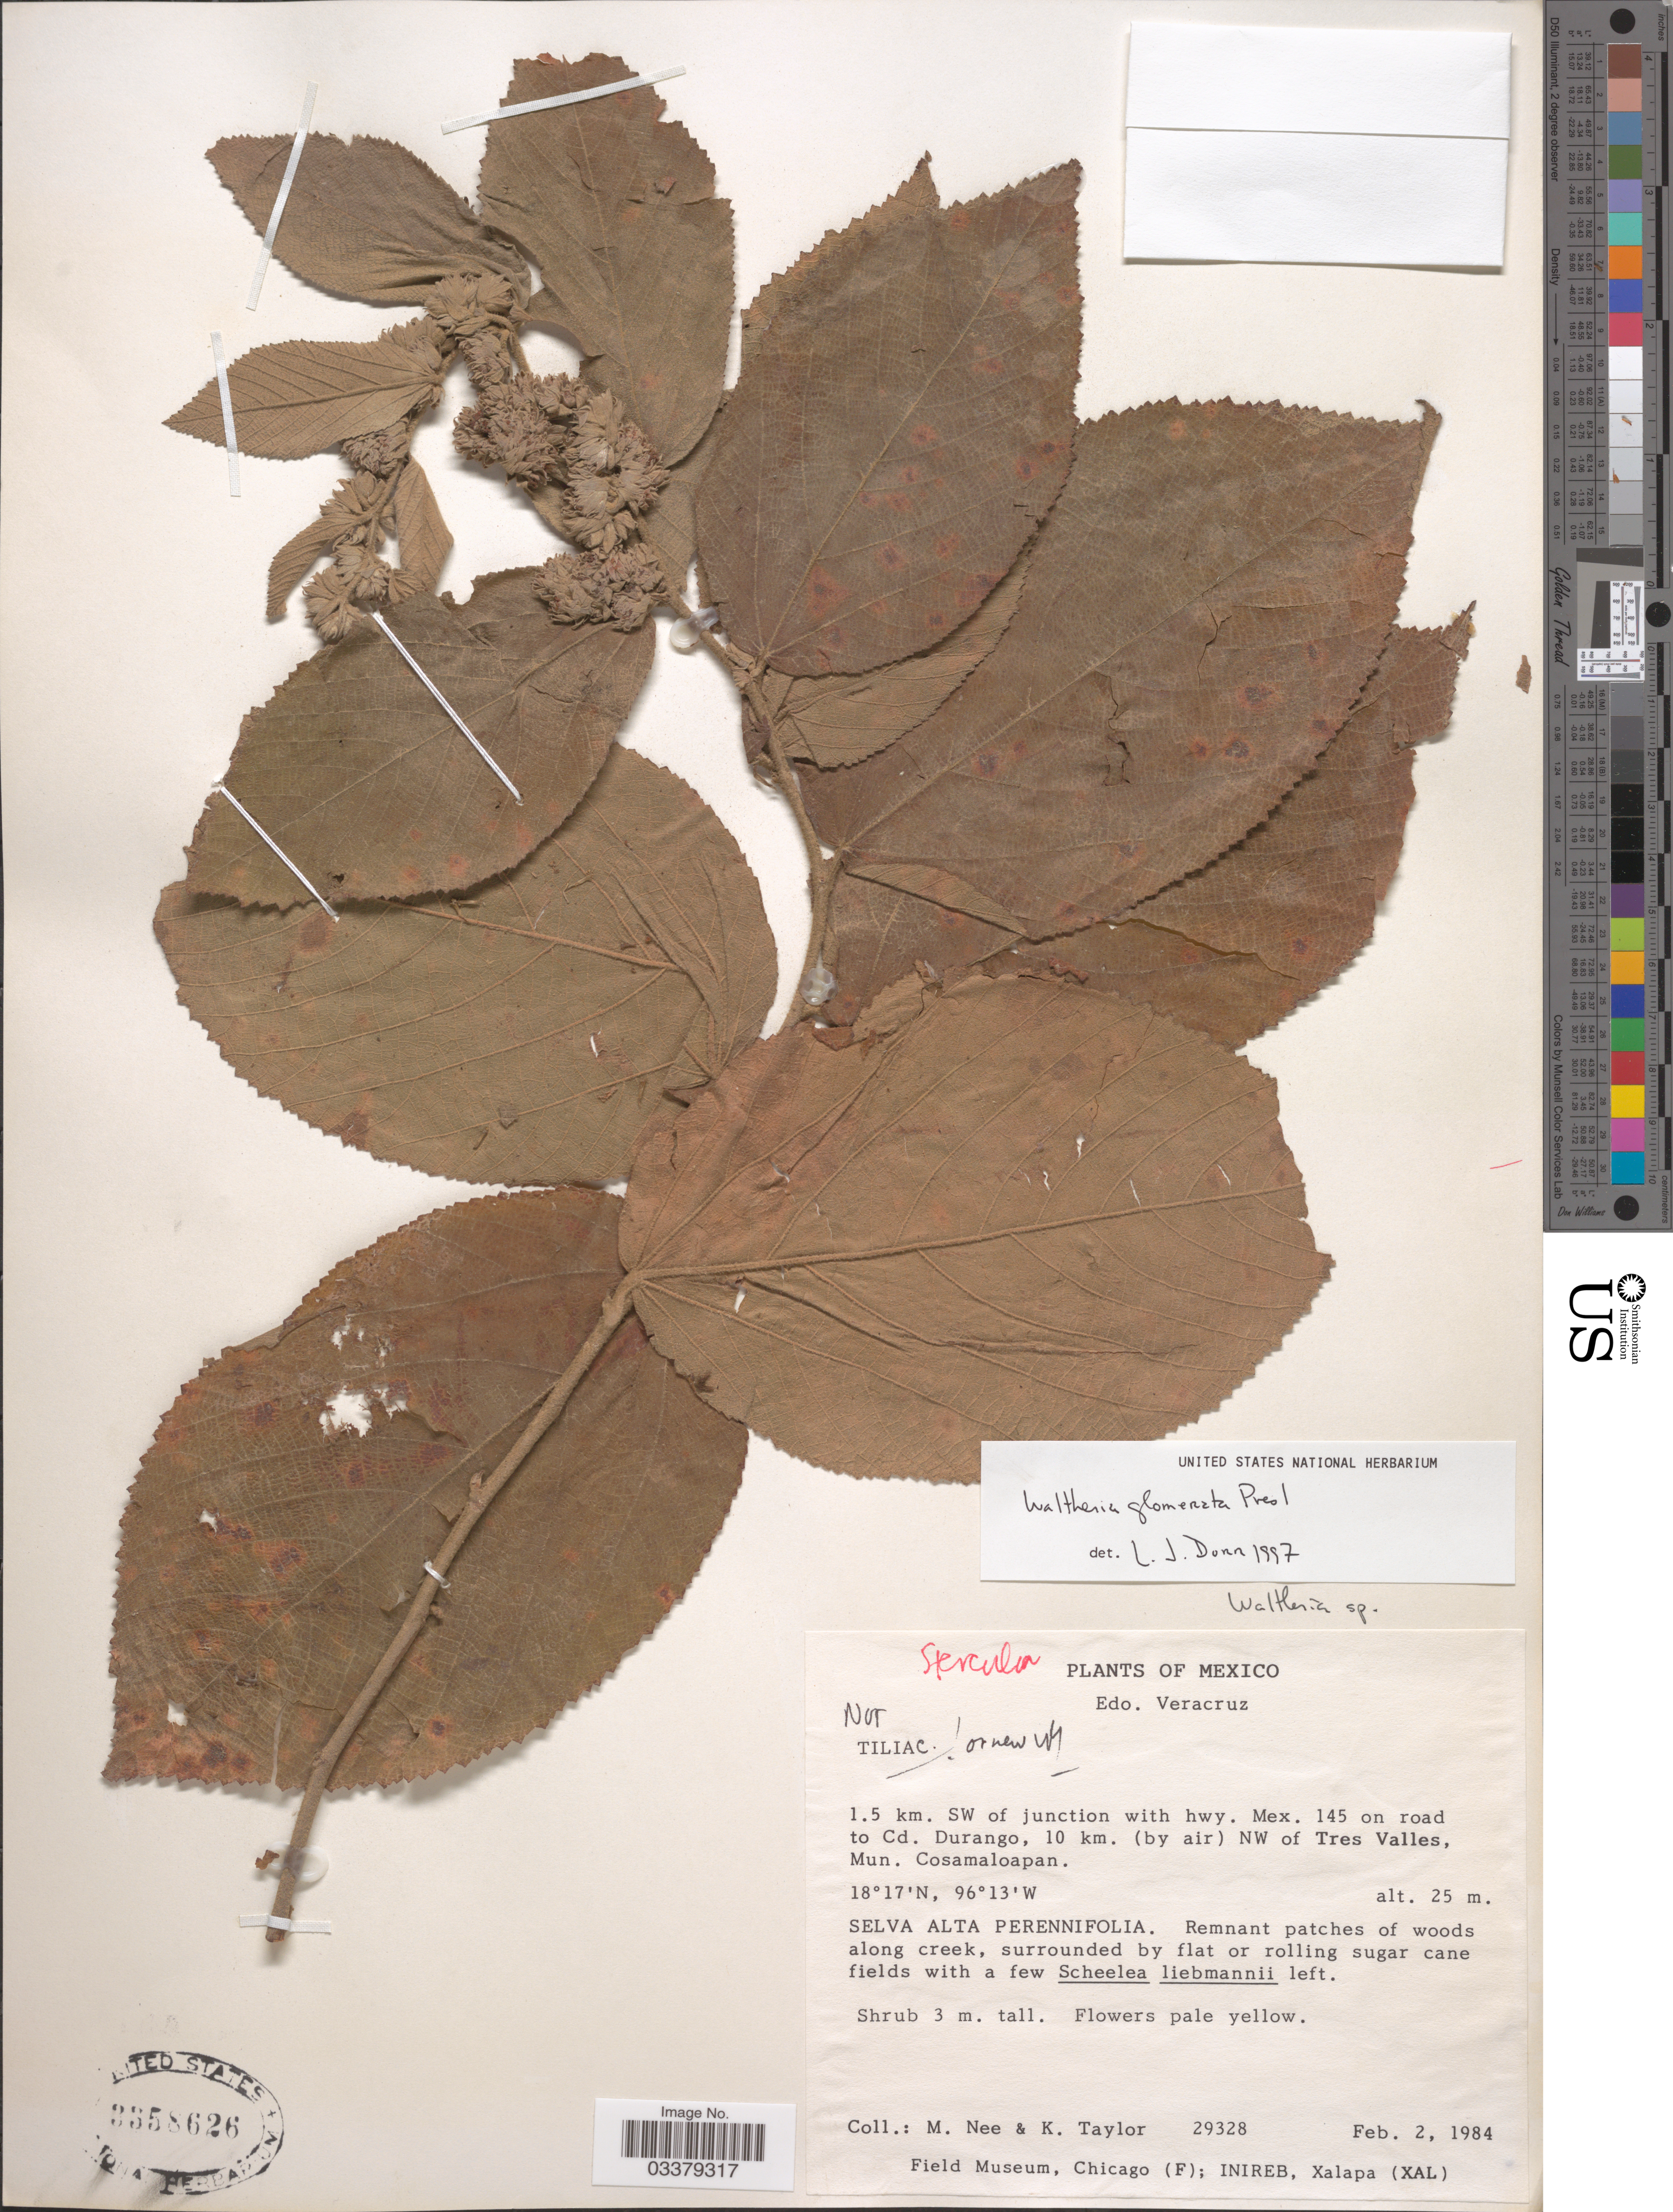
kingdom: Plantae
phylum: Tracheophyta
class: Magnoliopsida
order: Malvales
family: Malvaceae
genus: Waltheria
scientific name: Waltheria glomerata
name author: C. Presl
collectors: M. Nee & K. Taylor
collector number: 29328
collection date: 1984-02-02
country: Mexico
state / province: Veracruz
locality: Edo. Veracruz. 1.5 km. SW of junction with hwy. Mex. 145 on road to Cd. Durango, 10 km. (by air) NW of Tres Valles, Mun. Cosamaloapan.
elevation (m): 25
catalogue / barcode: US 3358626